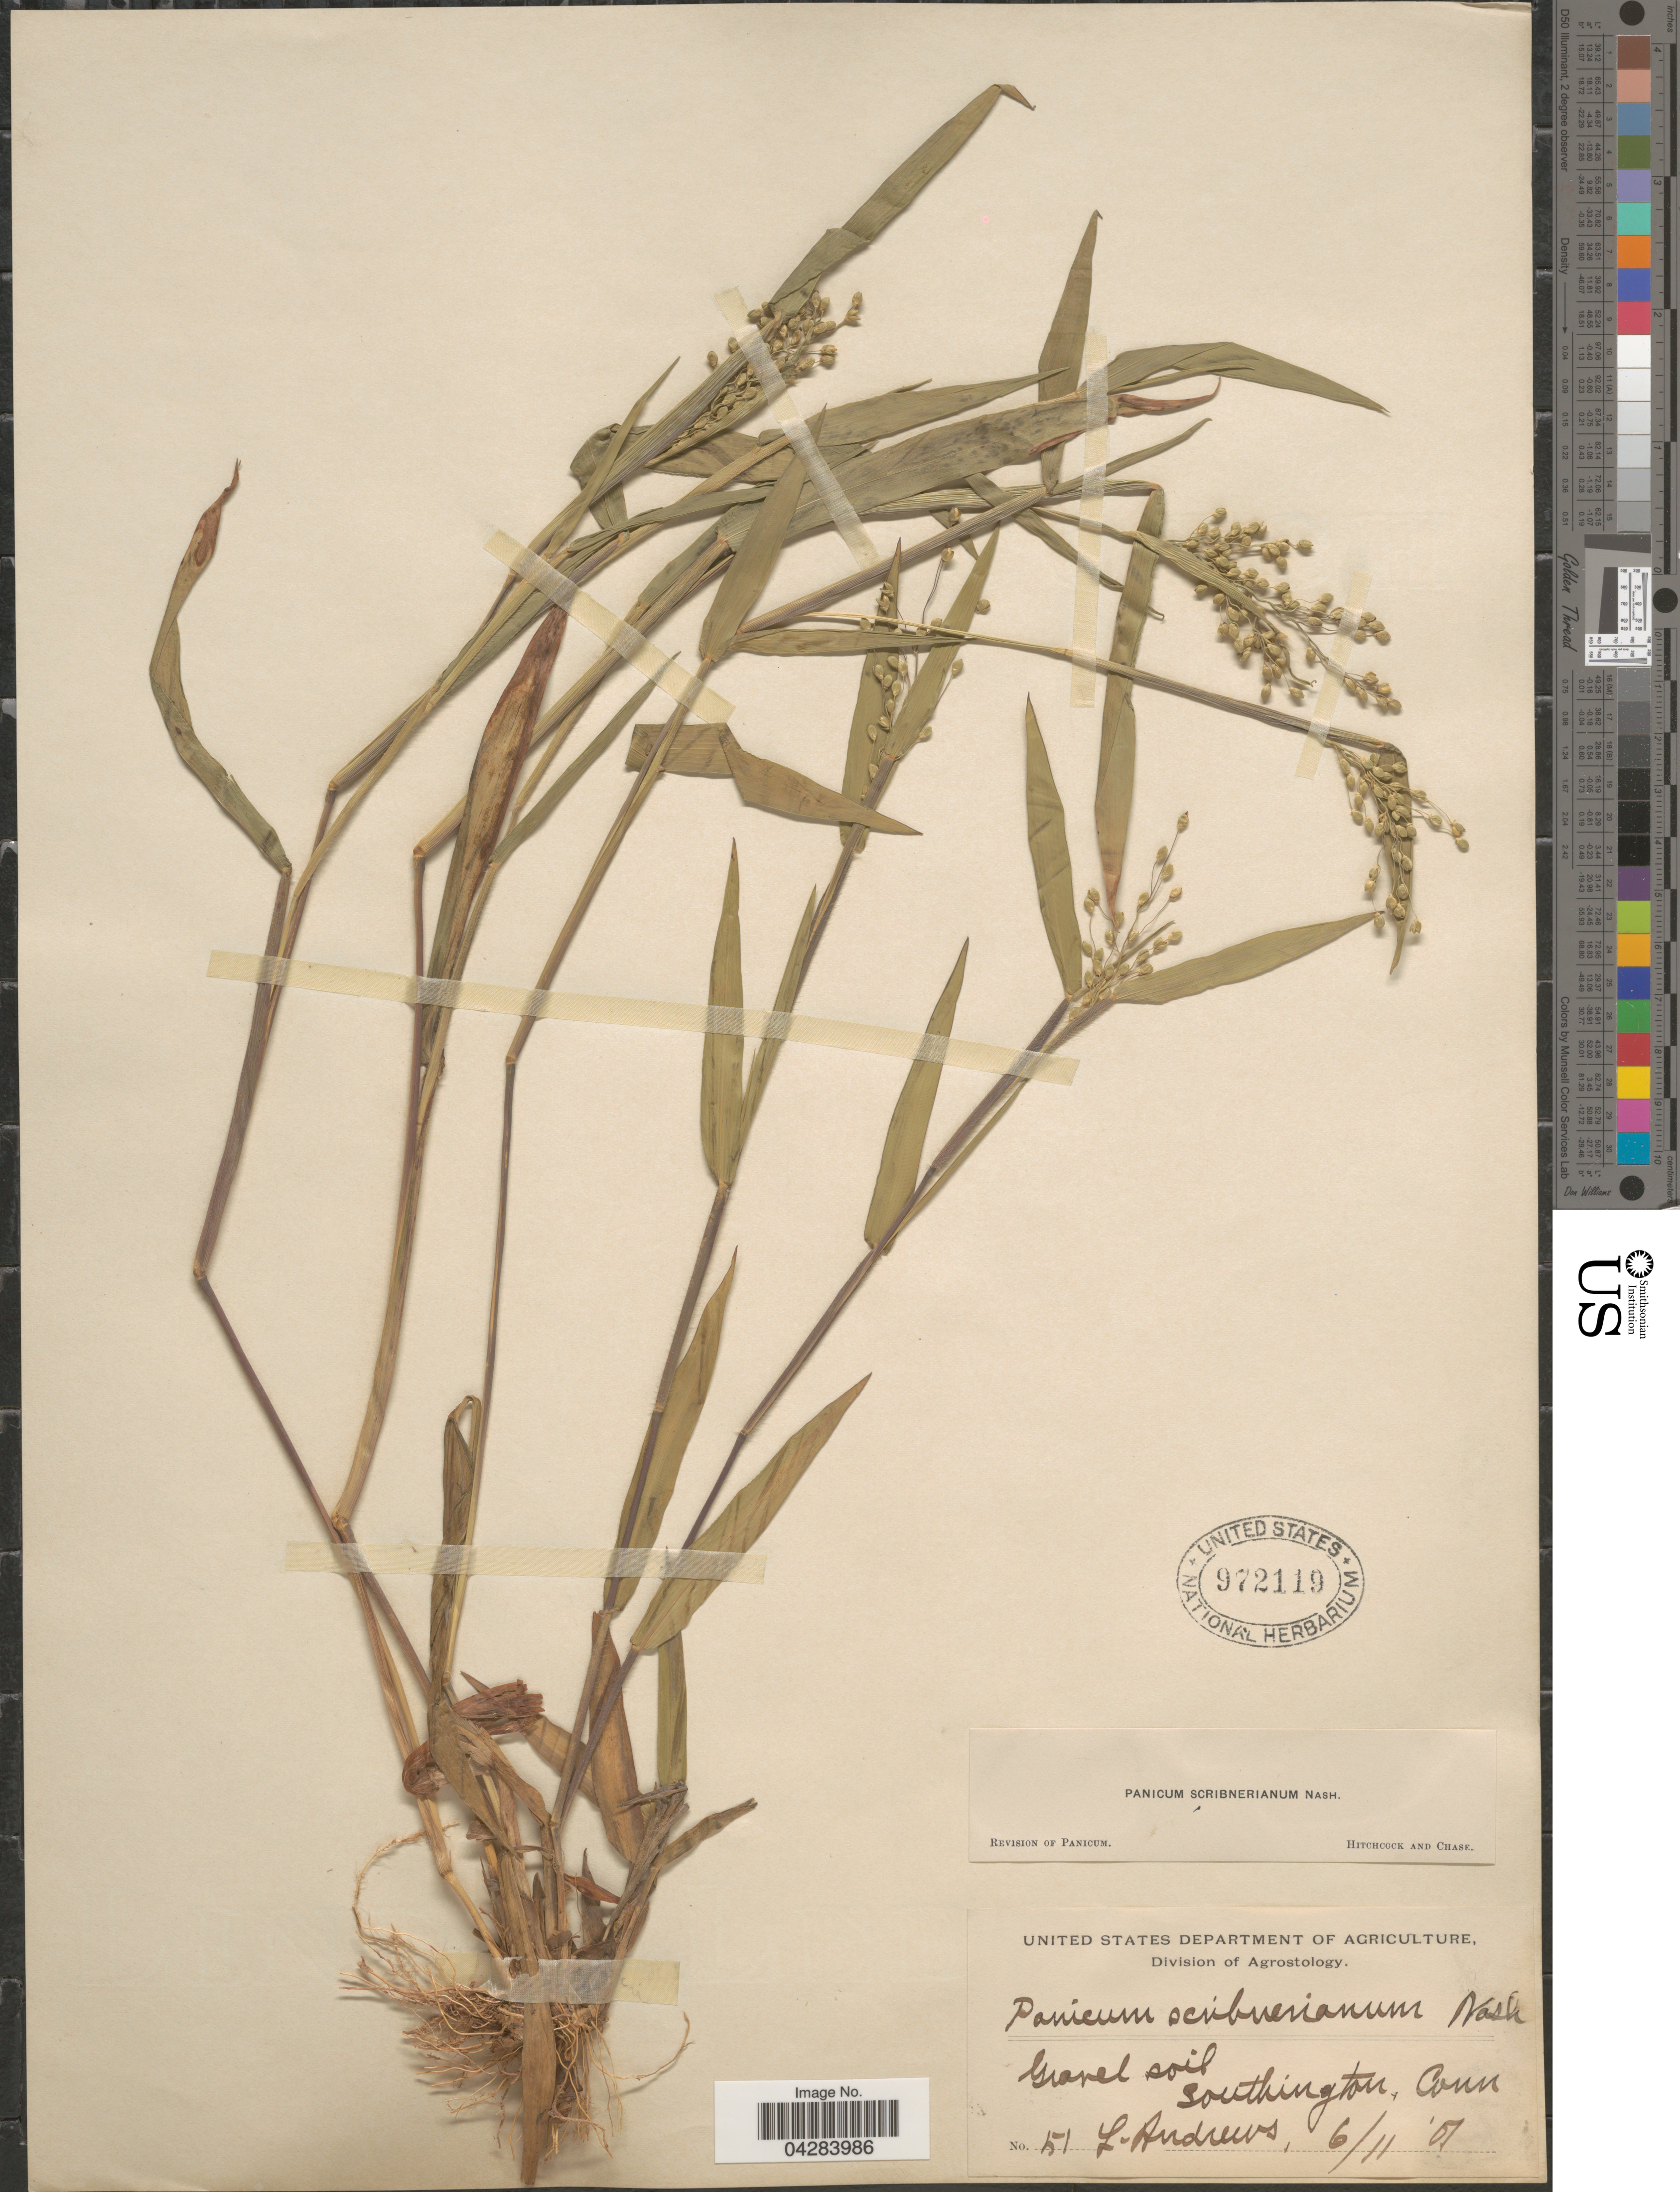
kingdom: Plantae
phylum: Tracheophyta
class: Liliopsida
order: Poales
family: Poaceae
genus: Dichanthelium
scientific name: Dichanthelium oligosanthes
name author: (Schult.) Gould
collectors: L. Andrews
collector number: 51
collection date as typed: Transcribed d/m/y: 11/6/1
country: United States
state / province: Connecticut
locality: Gravel soil, Southington.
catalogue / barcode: US 972119